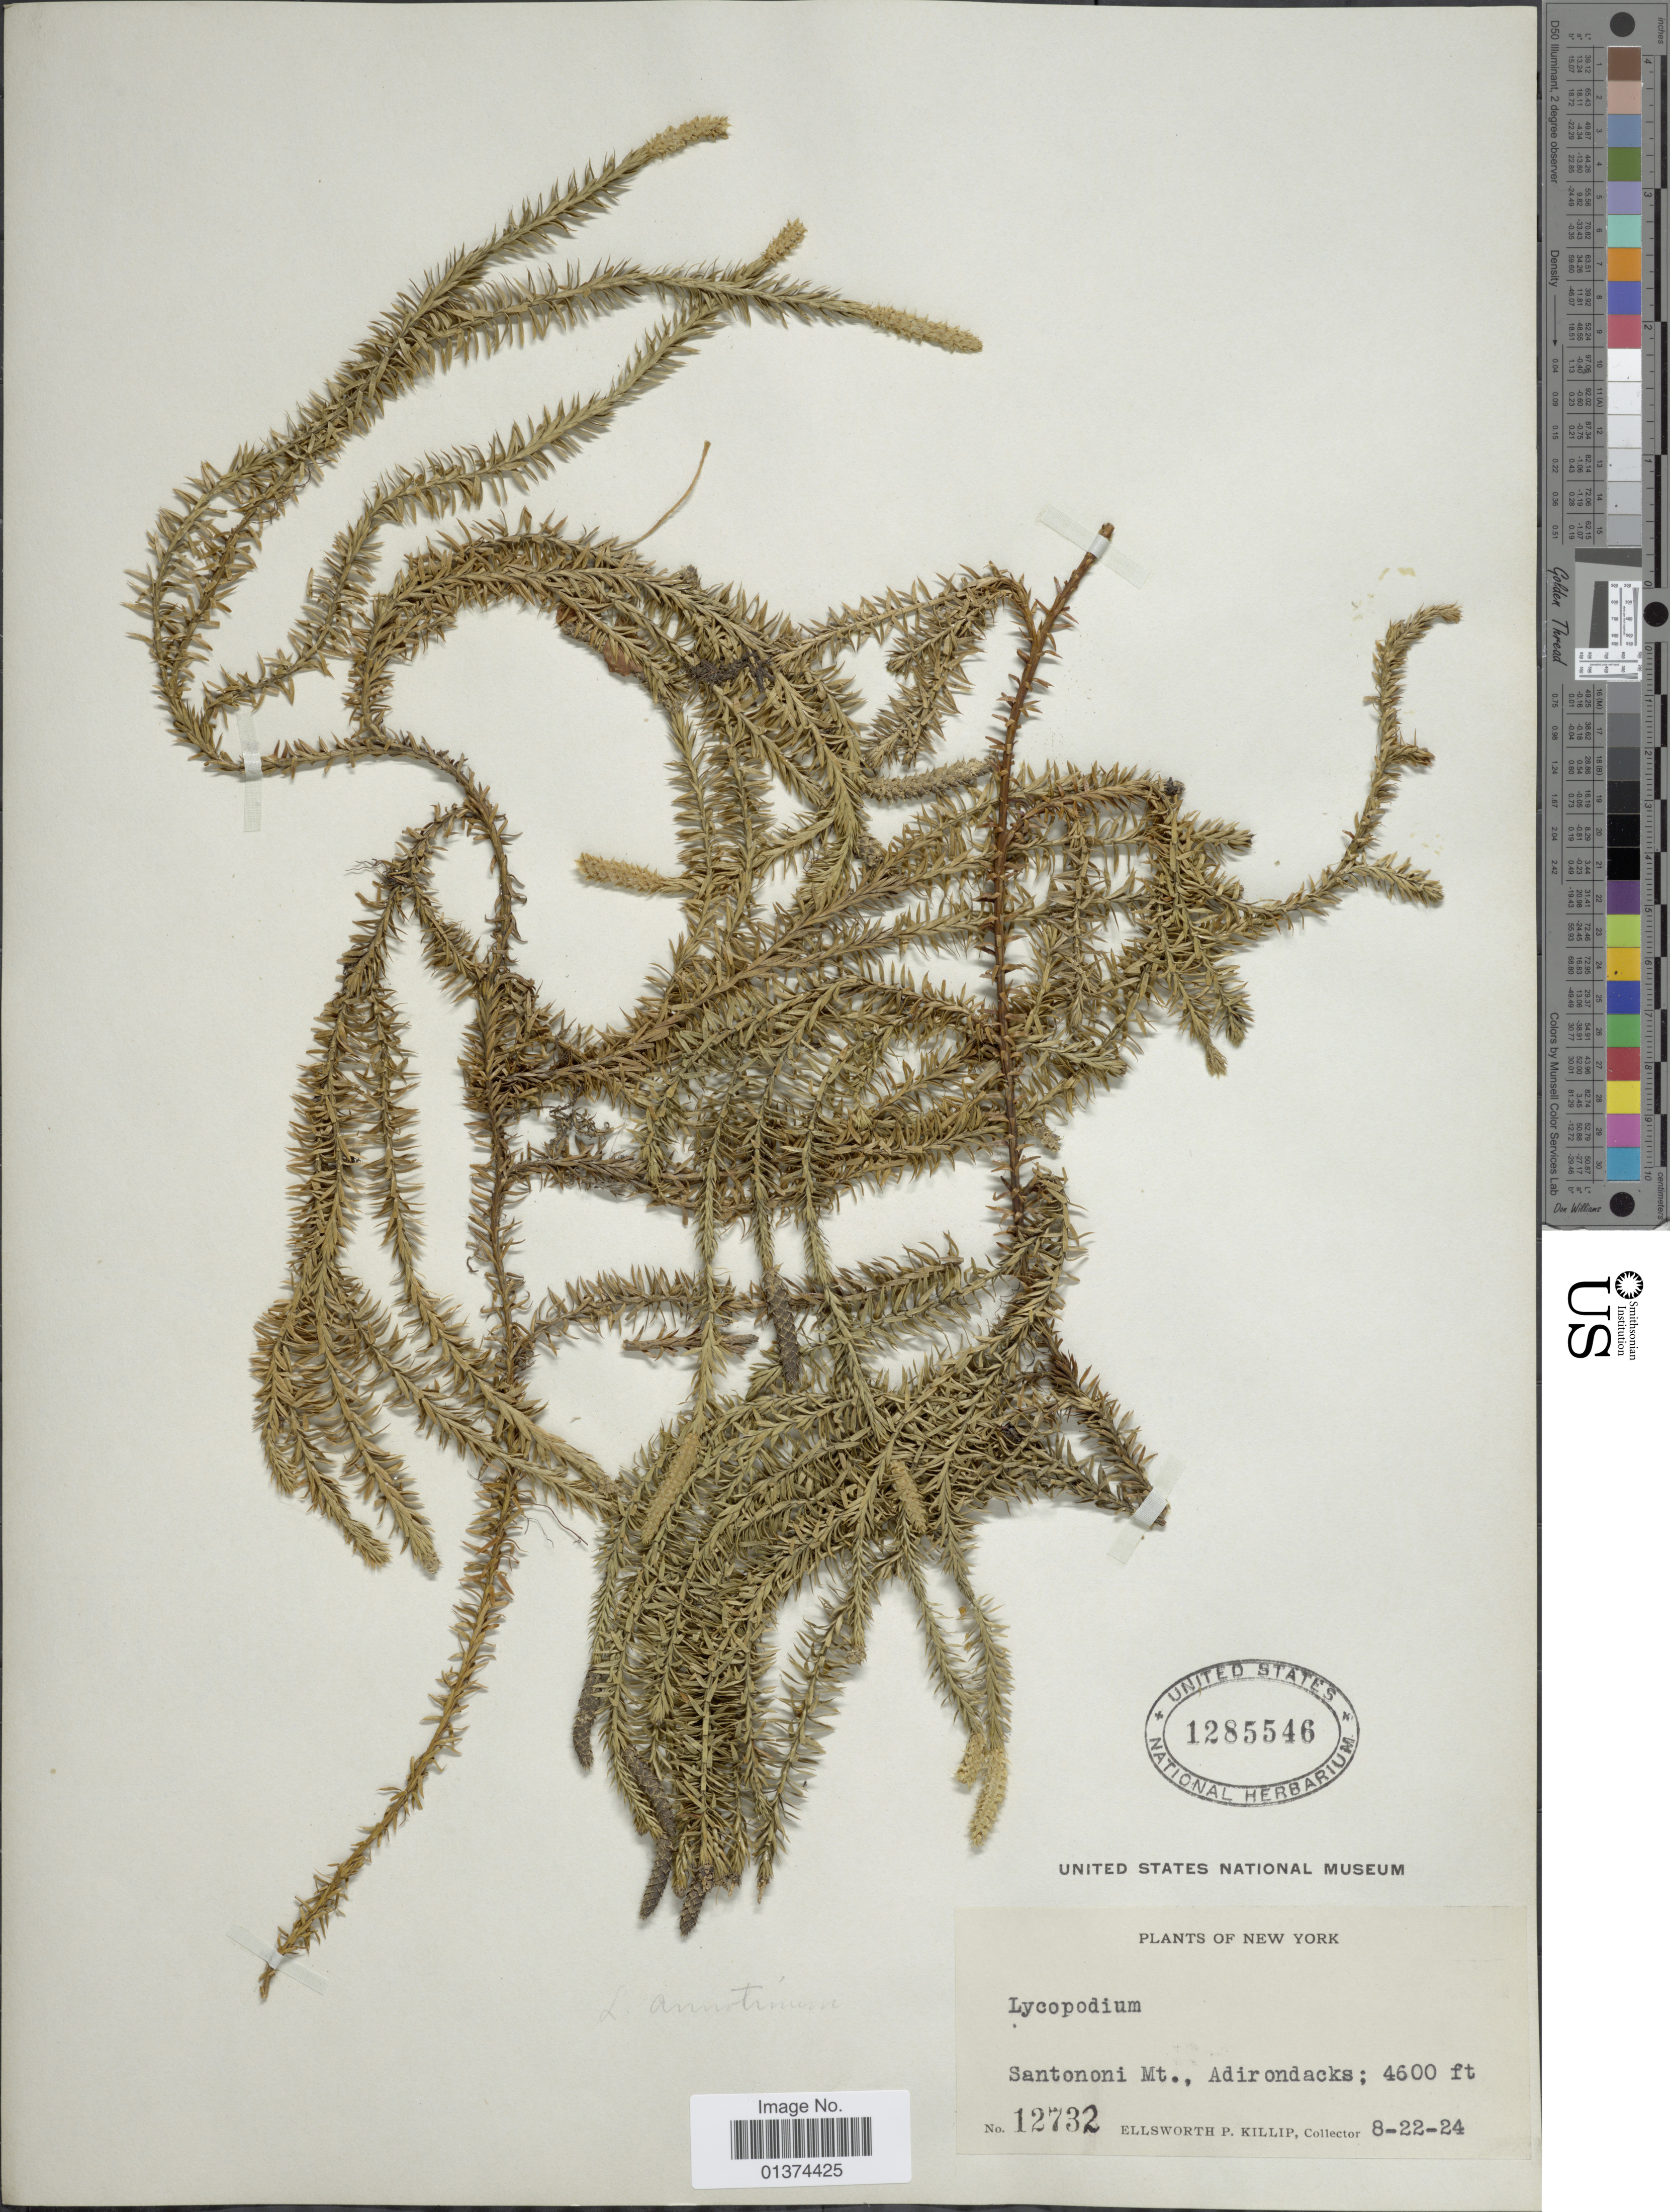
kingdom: Plantae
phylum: Tracheophyta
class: Lycopodiopsida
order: Lycopodiales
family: Lycopodiaceae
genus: Spinulum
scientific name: Spinulum annotinum subsp. annotinum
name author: (L.) A. Haines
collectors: E. P. Killip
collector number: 12732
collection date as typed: Transcribed d/m/y: 22/8/24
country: United States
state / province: New York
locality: Santononi Mt., Adirondacks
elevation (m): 1402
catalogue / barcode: US 1285546